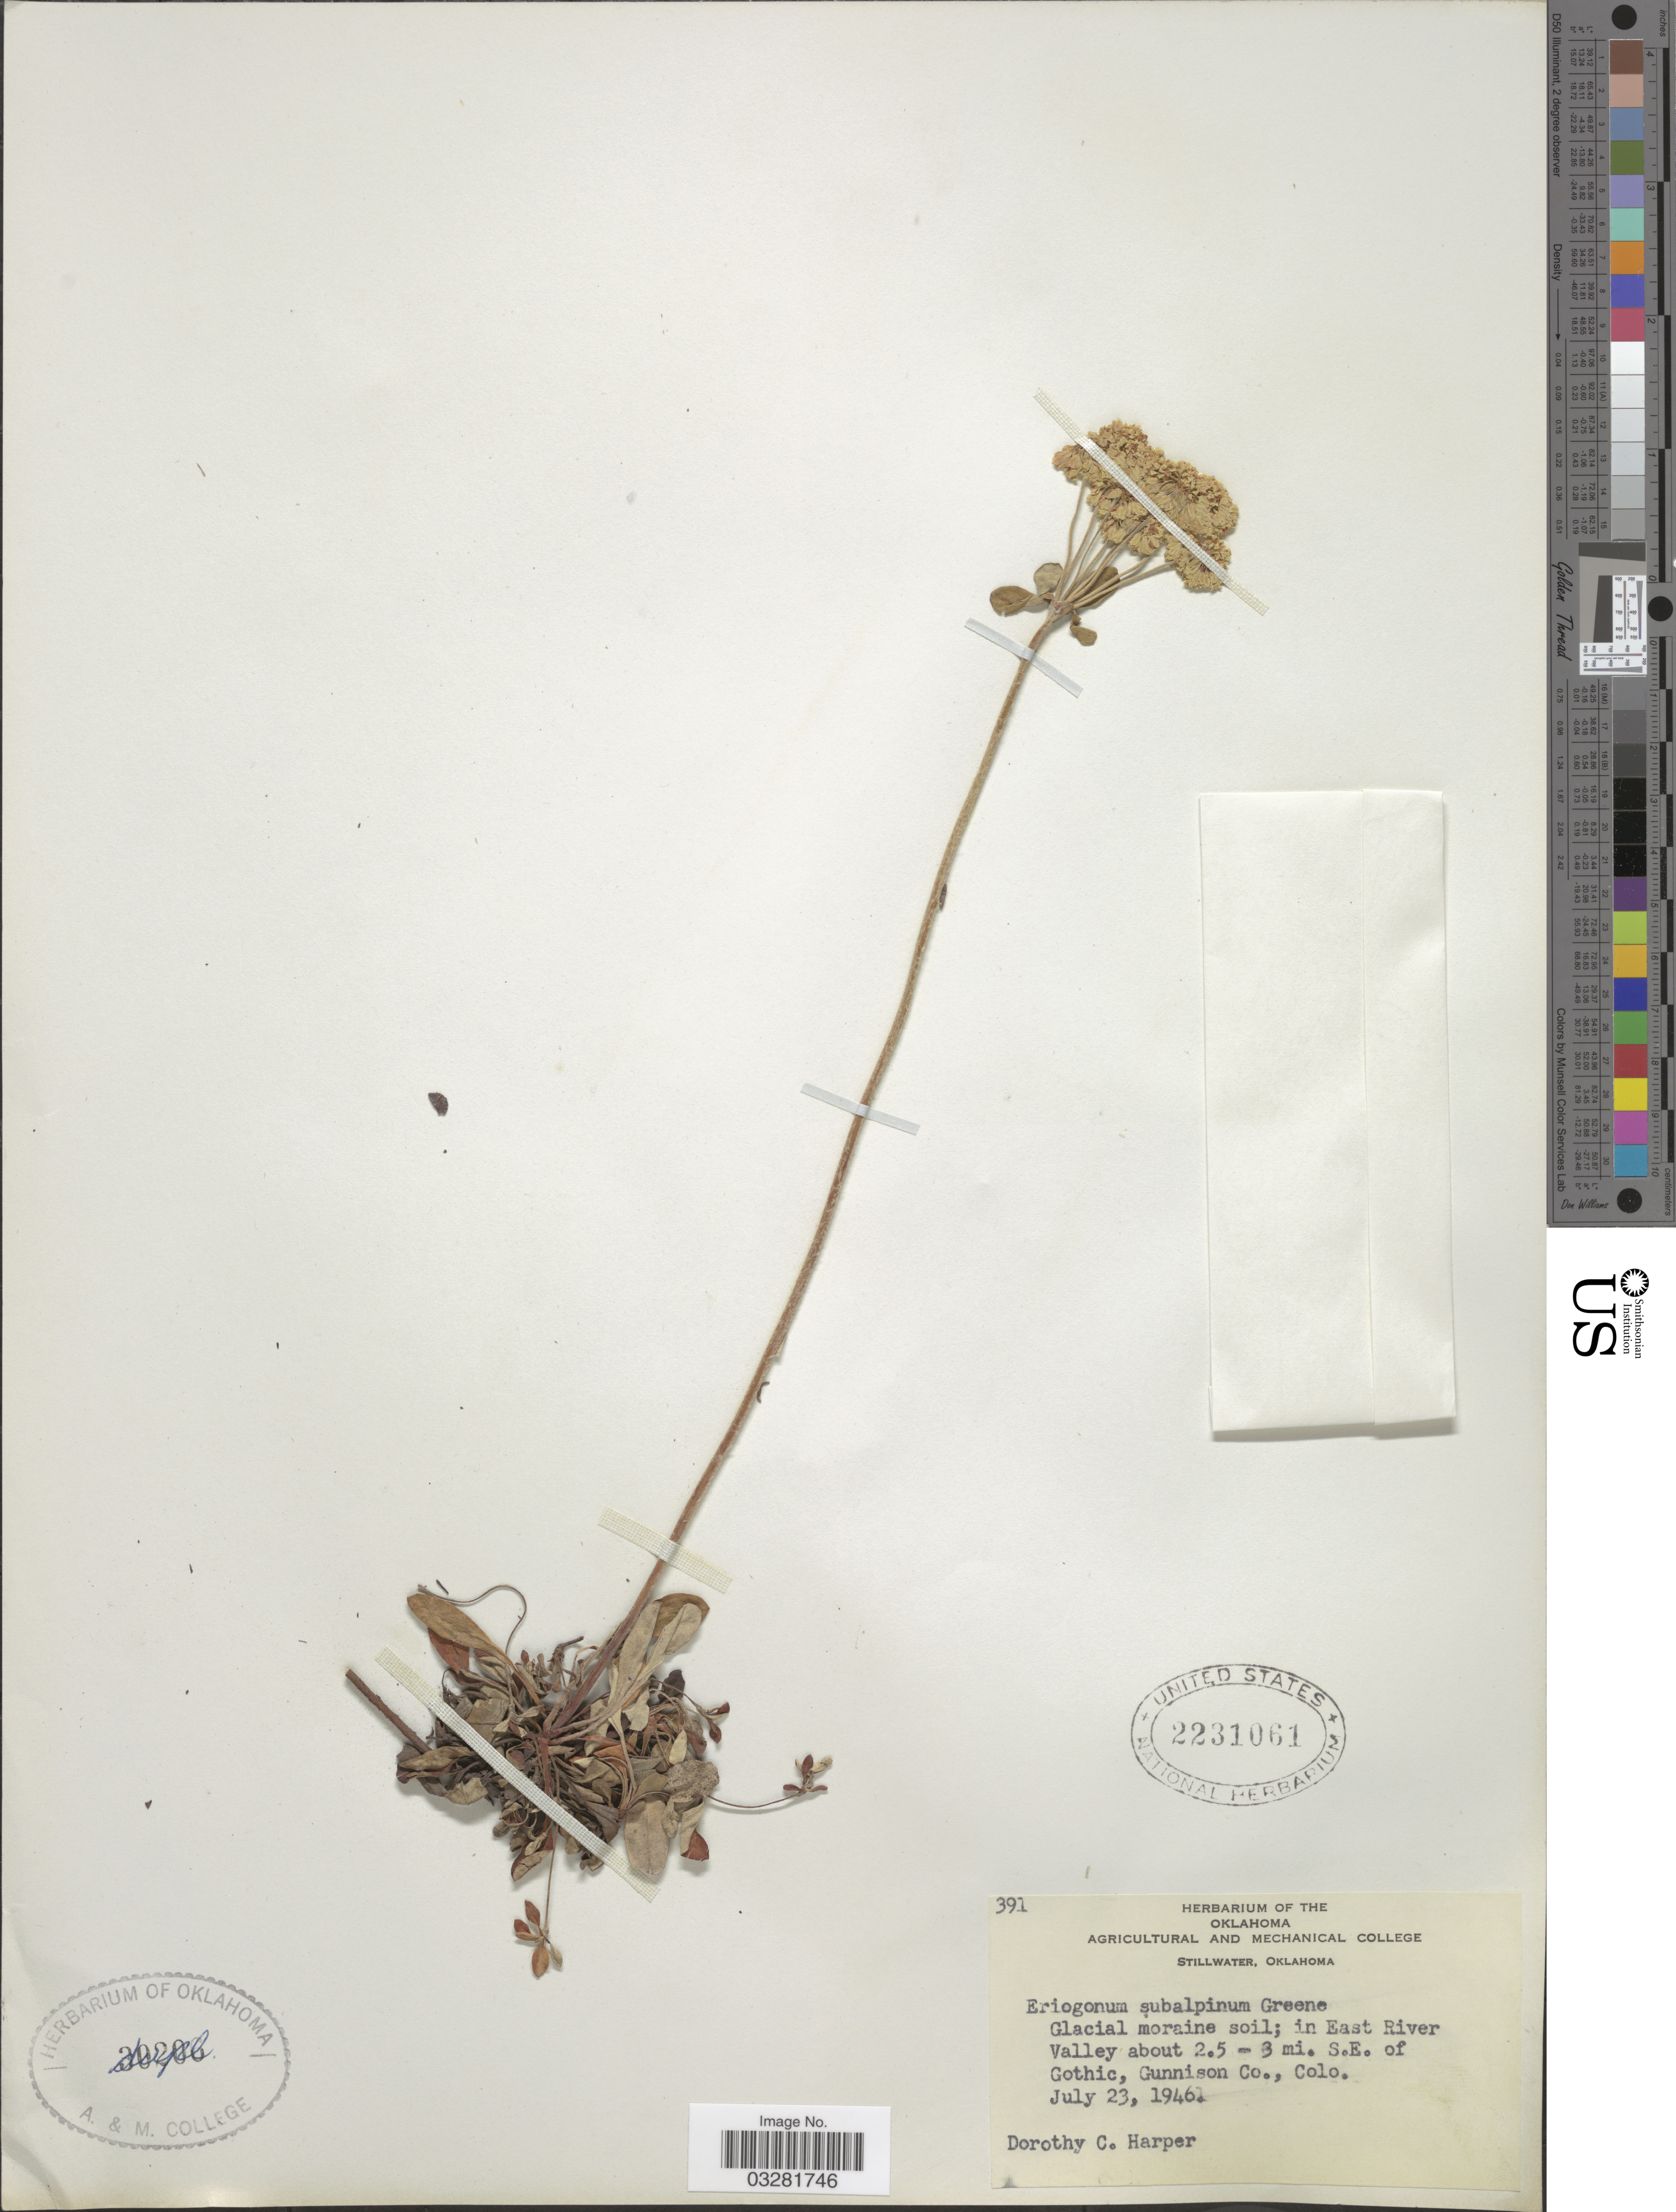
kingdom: Plantae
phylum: Tracheophyta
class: Magnoliopsida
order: Caryophyllales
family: Polygonaceae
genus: Eriogonum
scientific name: Eriogonum umbellatum var. subalpinum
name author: M.E. Jones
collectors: D. C. Harper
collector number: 391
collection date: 1946-07-23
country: United States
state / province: Colorado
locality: In East River Valley about 2.5-3 mi. S.E. of Gothic, Gunnison Co.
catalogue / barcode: US 2231061